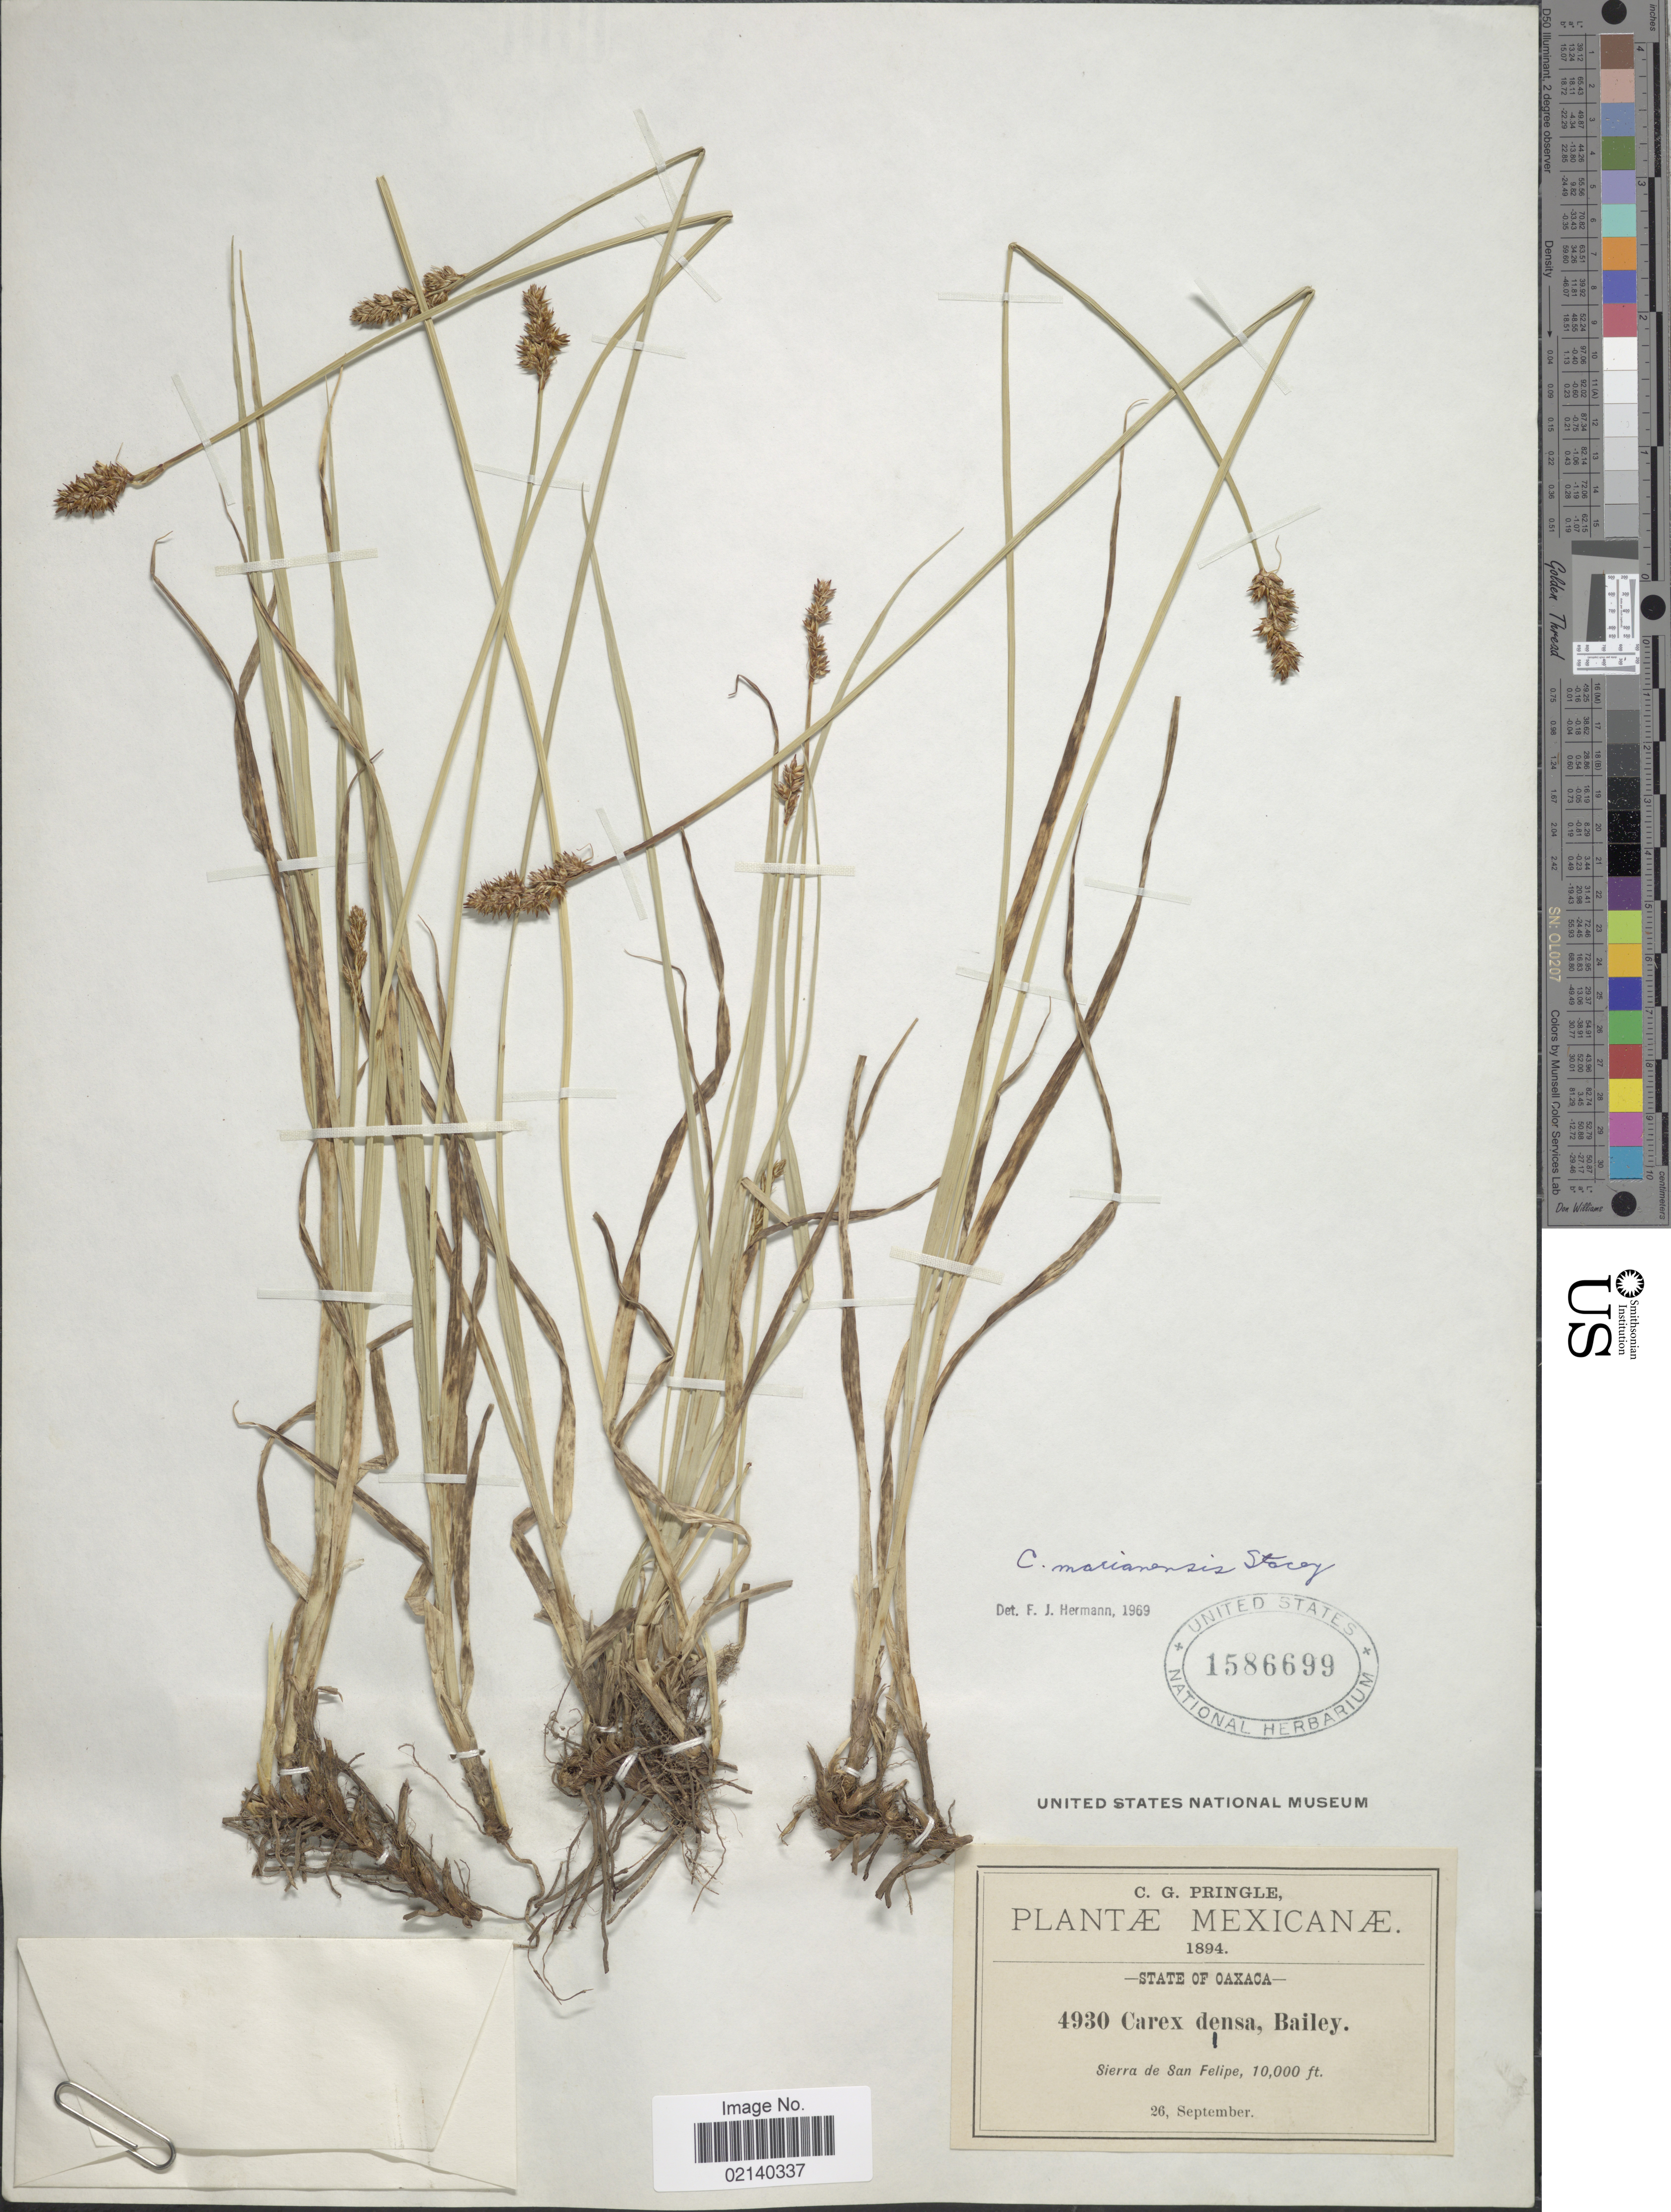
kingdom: Plantae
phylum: Tracheophyta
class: Liliopsida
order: Poales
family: Cyperaceae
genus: Carex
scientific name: Carex marianensis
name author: Stacey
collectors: C. G. Pringle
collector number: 4930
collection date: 1894-09-26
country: Mexico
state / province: Oaxaca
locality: Sierra de San Felipe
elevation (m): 3048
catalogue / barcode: US 1586699